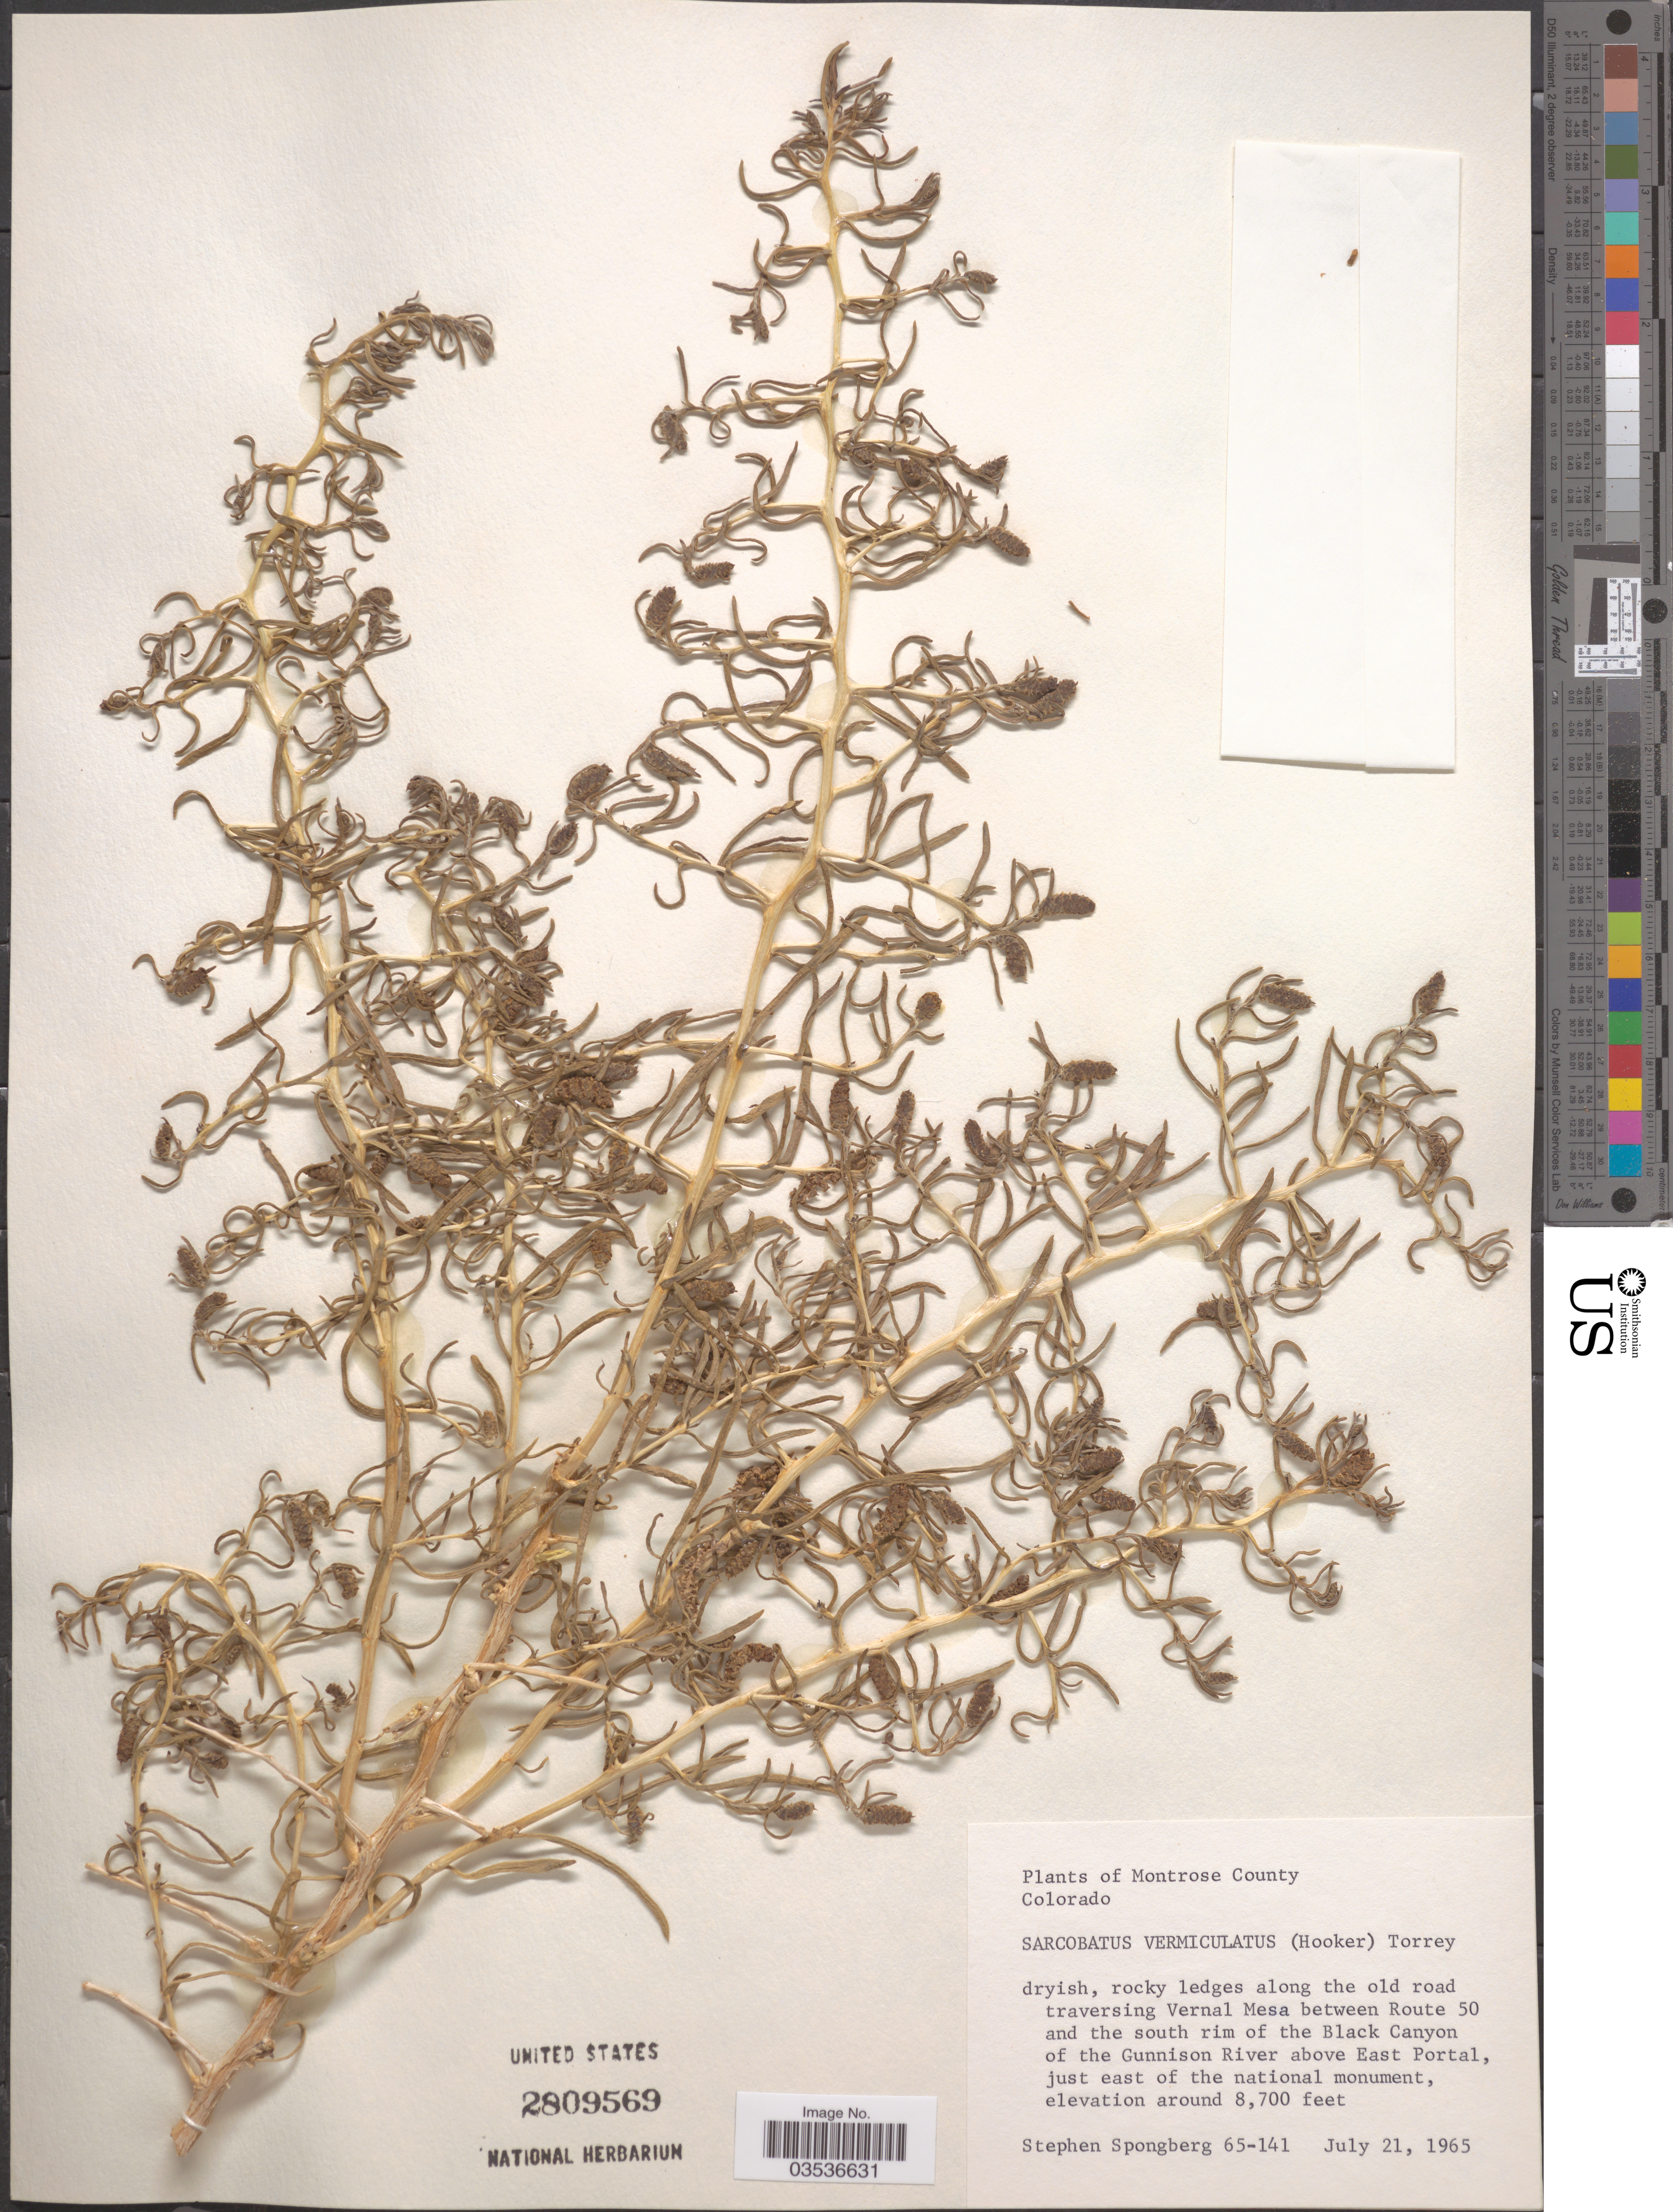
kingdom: Plantae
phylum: Tracheophyta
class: Magnoliopsida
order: Caryophyllales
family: Sarcobataceae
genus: Sarcobatus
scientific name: Sarcobatus vermiculatus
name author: (Hook.) Torr.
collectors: S. A.Spongberg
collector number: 65-141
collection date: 1965-07-21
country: United States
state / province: Colorado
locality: Montrose County. Dryish, rock ledges along the old road traversing Vernal Mesa between Route 50 and the south rim of the Black Canyon of the Gunnison River above East Portal, just east of the national monument.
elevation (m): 2652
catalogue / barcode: US 2809569